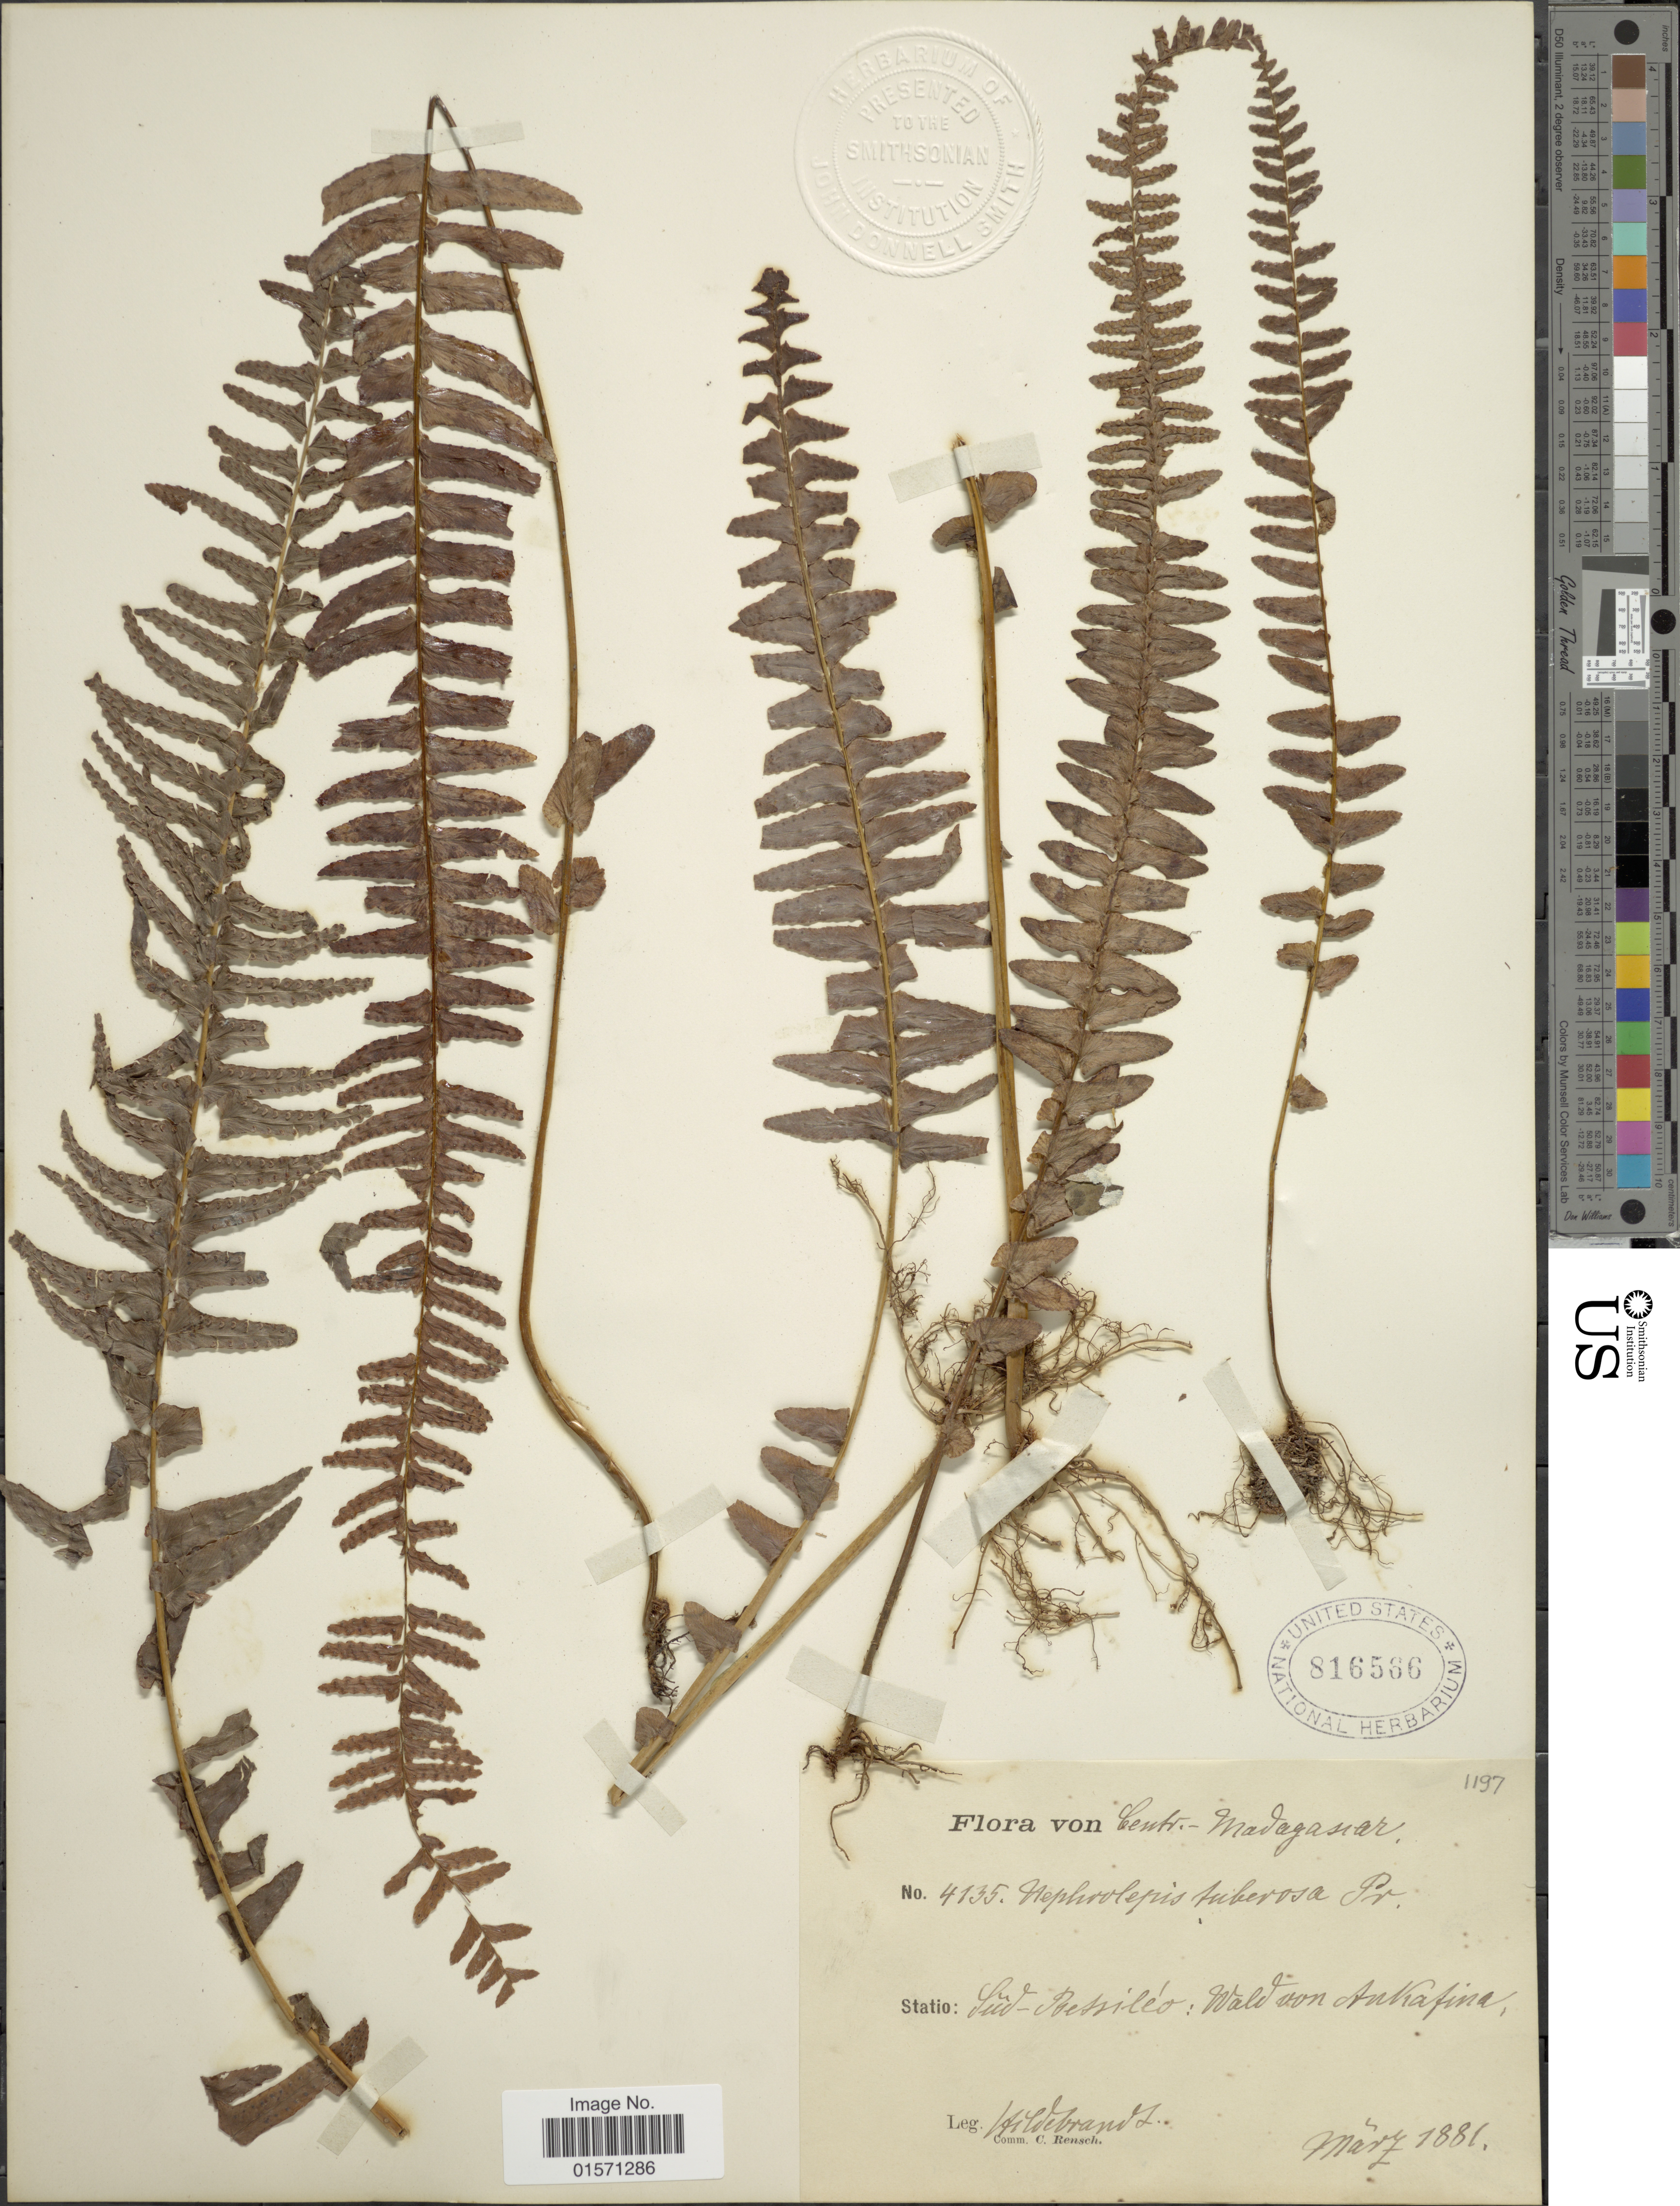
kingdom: Plantae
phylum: Tracheophyta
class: Polypodiopsida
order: Polypodiales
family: Nephrolepidaceae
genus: Nephrolepis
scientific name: Nephrolepis tuberosa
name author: (Willd.) C. Presl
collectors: J. Hildebrandt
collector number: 4135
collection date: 1881-03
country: Madagascar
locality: Centr. - Madagascar. Statio: Sud-Bessiléo: Wald von Ankafina.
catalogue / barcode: US 816566